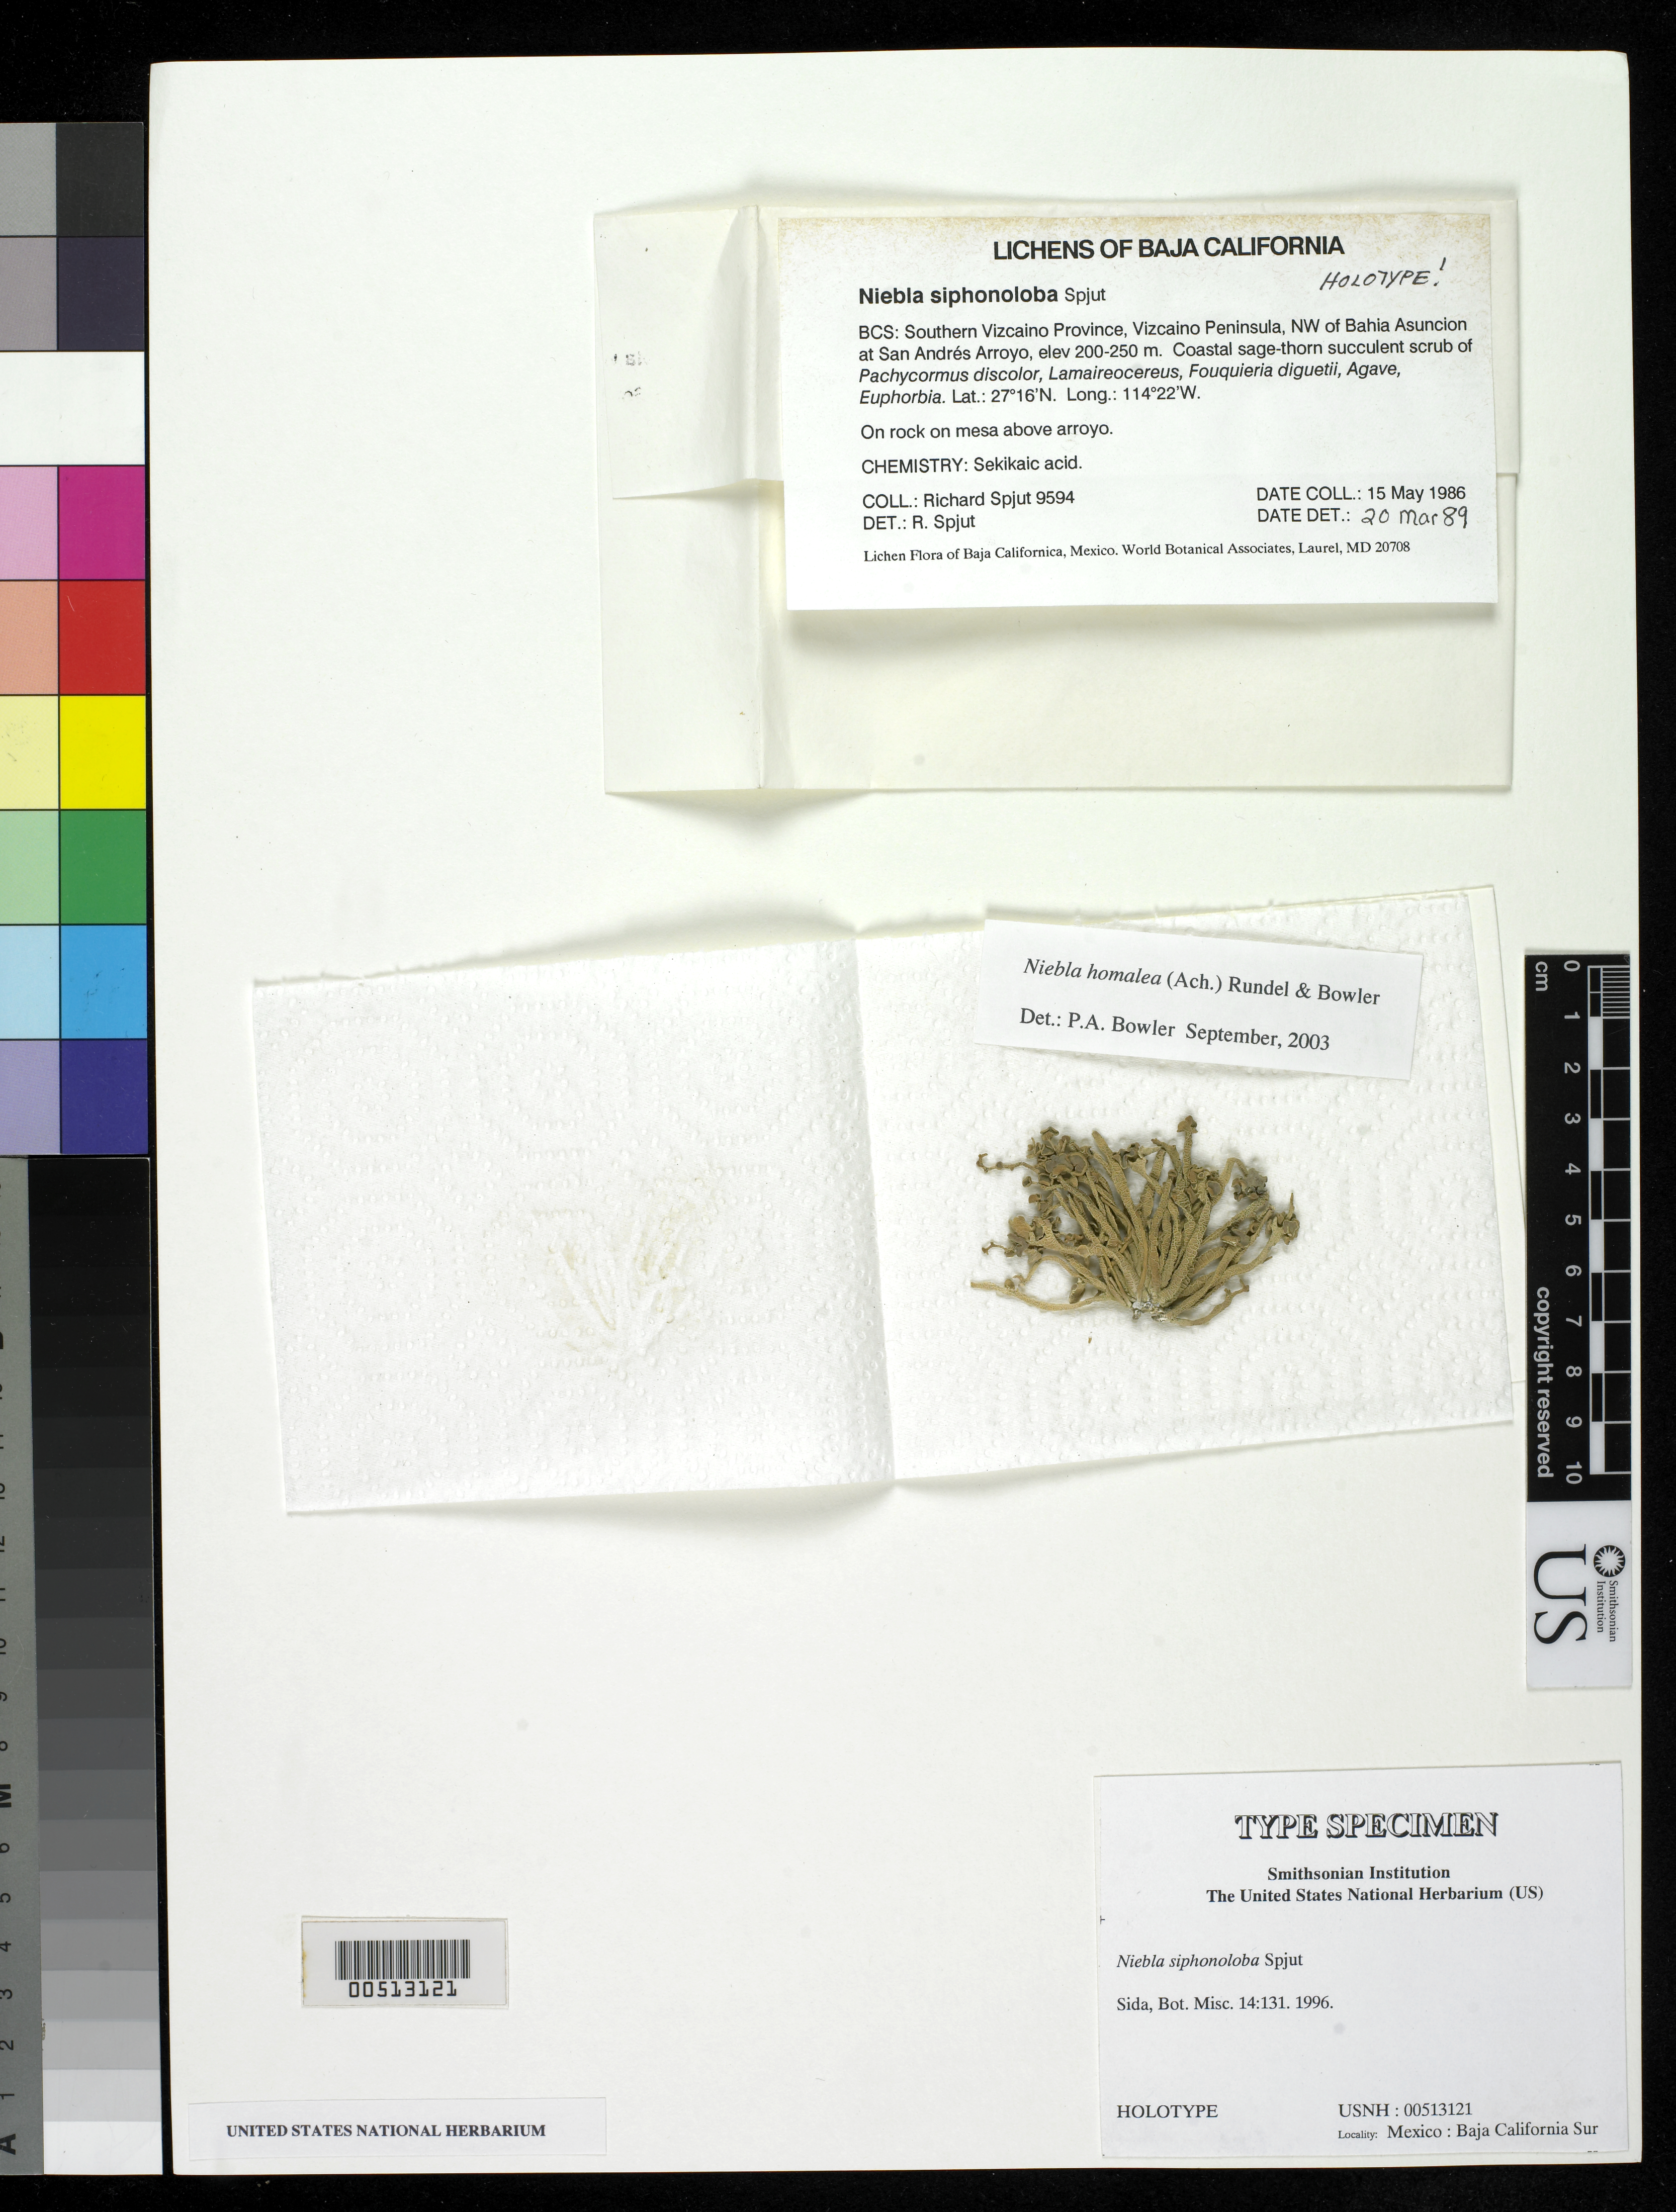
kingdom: Fungi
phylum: Ascomycota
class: Lecanoromycetes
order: Lecanorales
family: Ramalinaceae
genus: Niebla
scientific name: Niebla siphonoloba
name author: Spjut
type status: Holotype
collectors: R. Spjut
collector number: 9594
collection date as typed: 15 May 1986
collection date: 1986-05-15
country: Mexico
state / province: Baja California Sur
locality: Southern Vizcaino province, Vizcaino Peninsula, NW of Bahia Asuncion at San Andres Arroyo.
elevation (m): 200